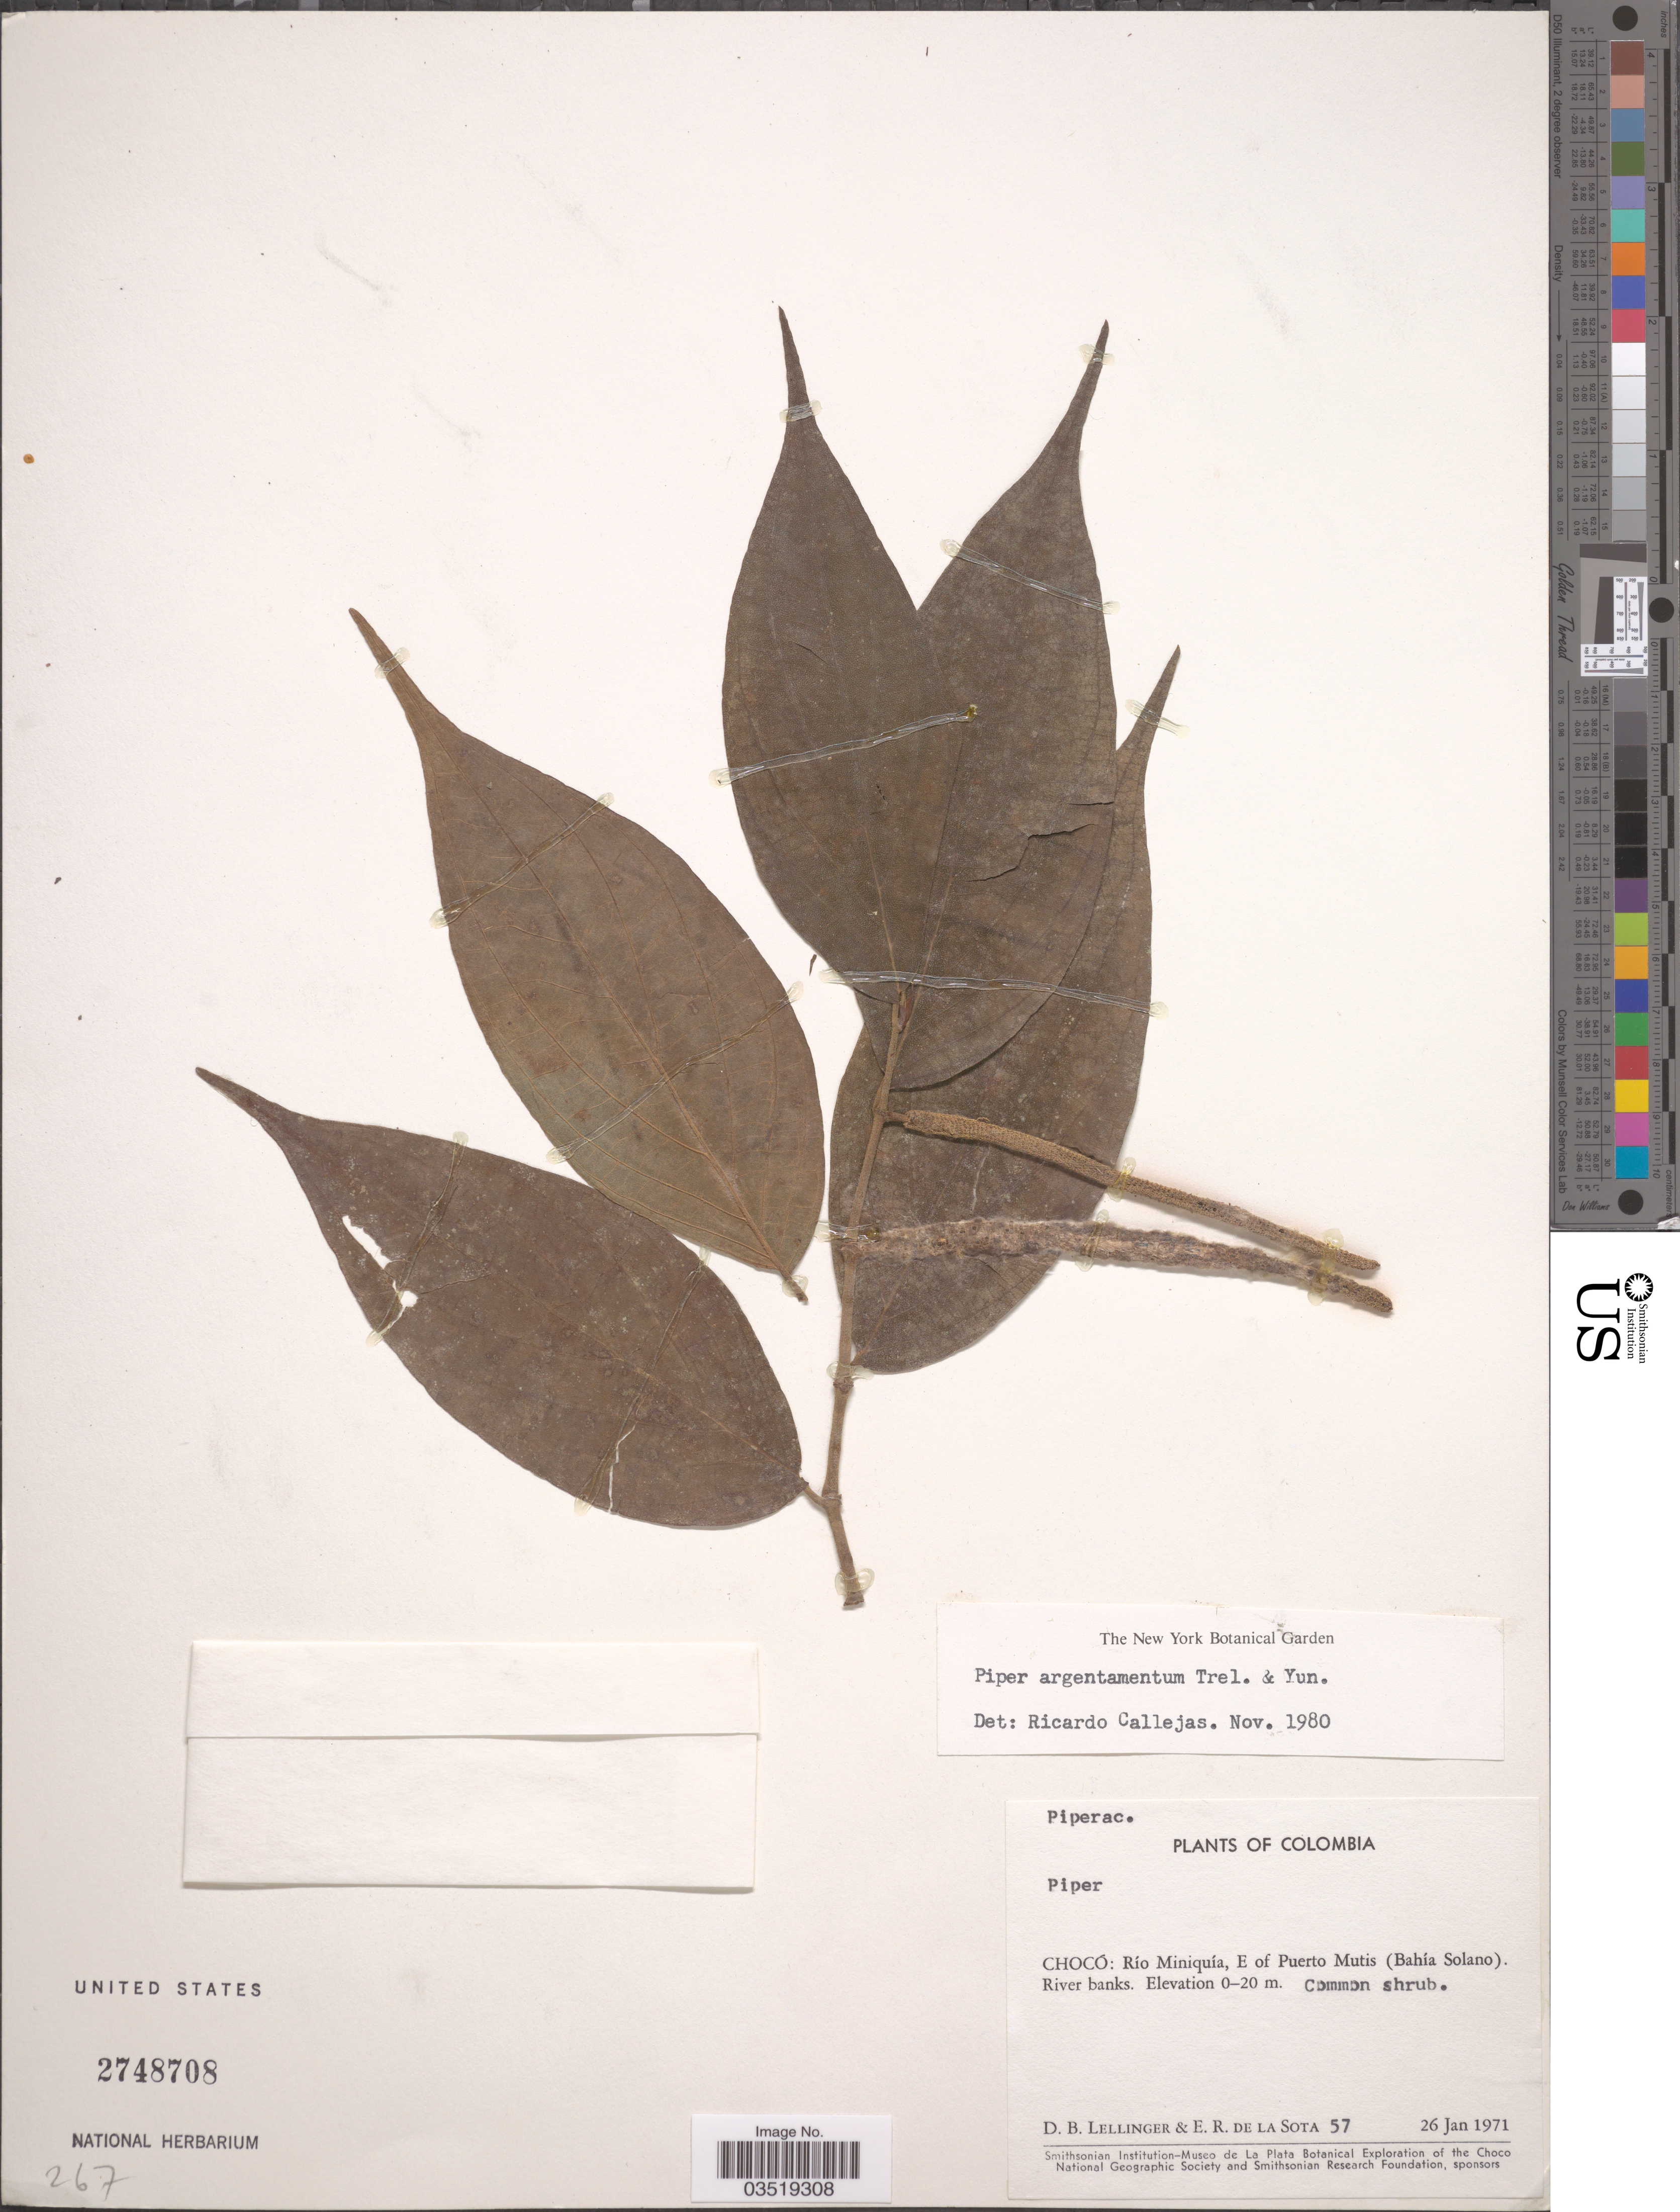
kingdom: Plantae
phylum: Tracheophyta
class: Magnoliopsida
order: Piperales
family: Piperaceae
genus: Piper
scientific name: Piper argentamentum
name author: Trel. & Yunck.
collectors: D. B. Lellinger & E. R. de la Sota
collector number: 57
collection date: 1971-01-26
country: Colombia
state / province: Chocó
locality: Río Miniquía, E of Puerto Mutis (Bahía Solano).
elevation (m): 0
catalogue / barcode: US 2748708